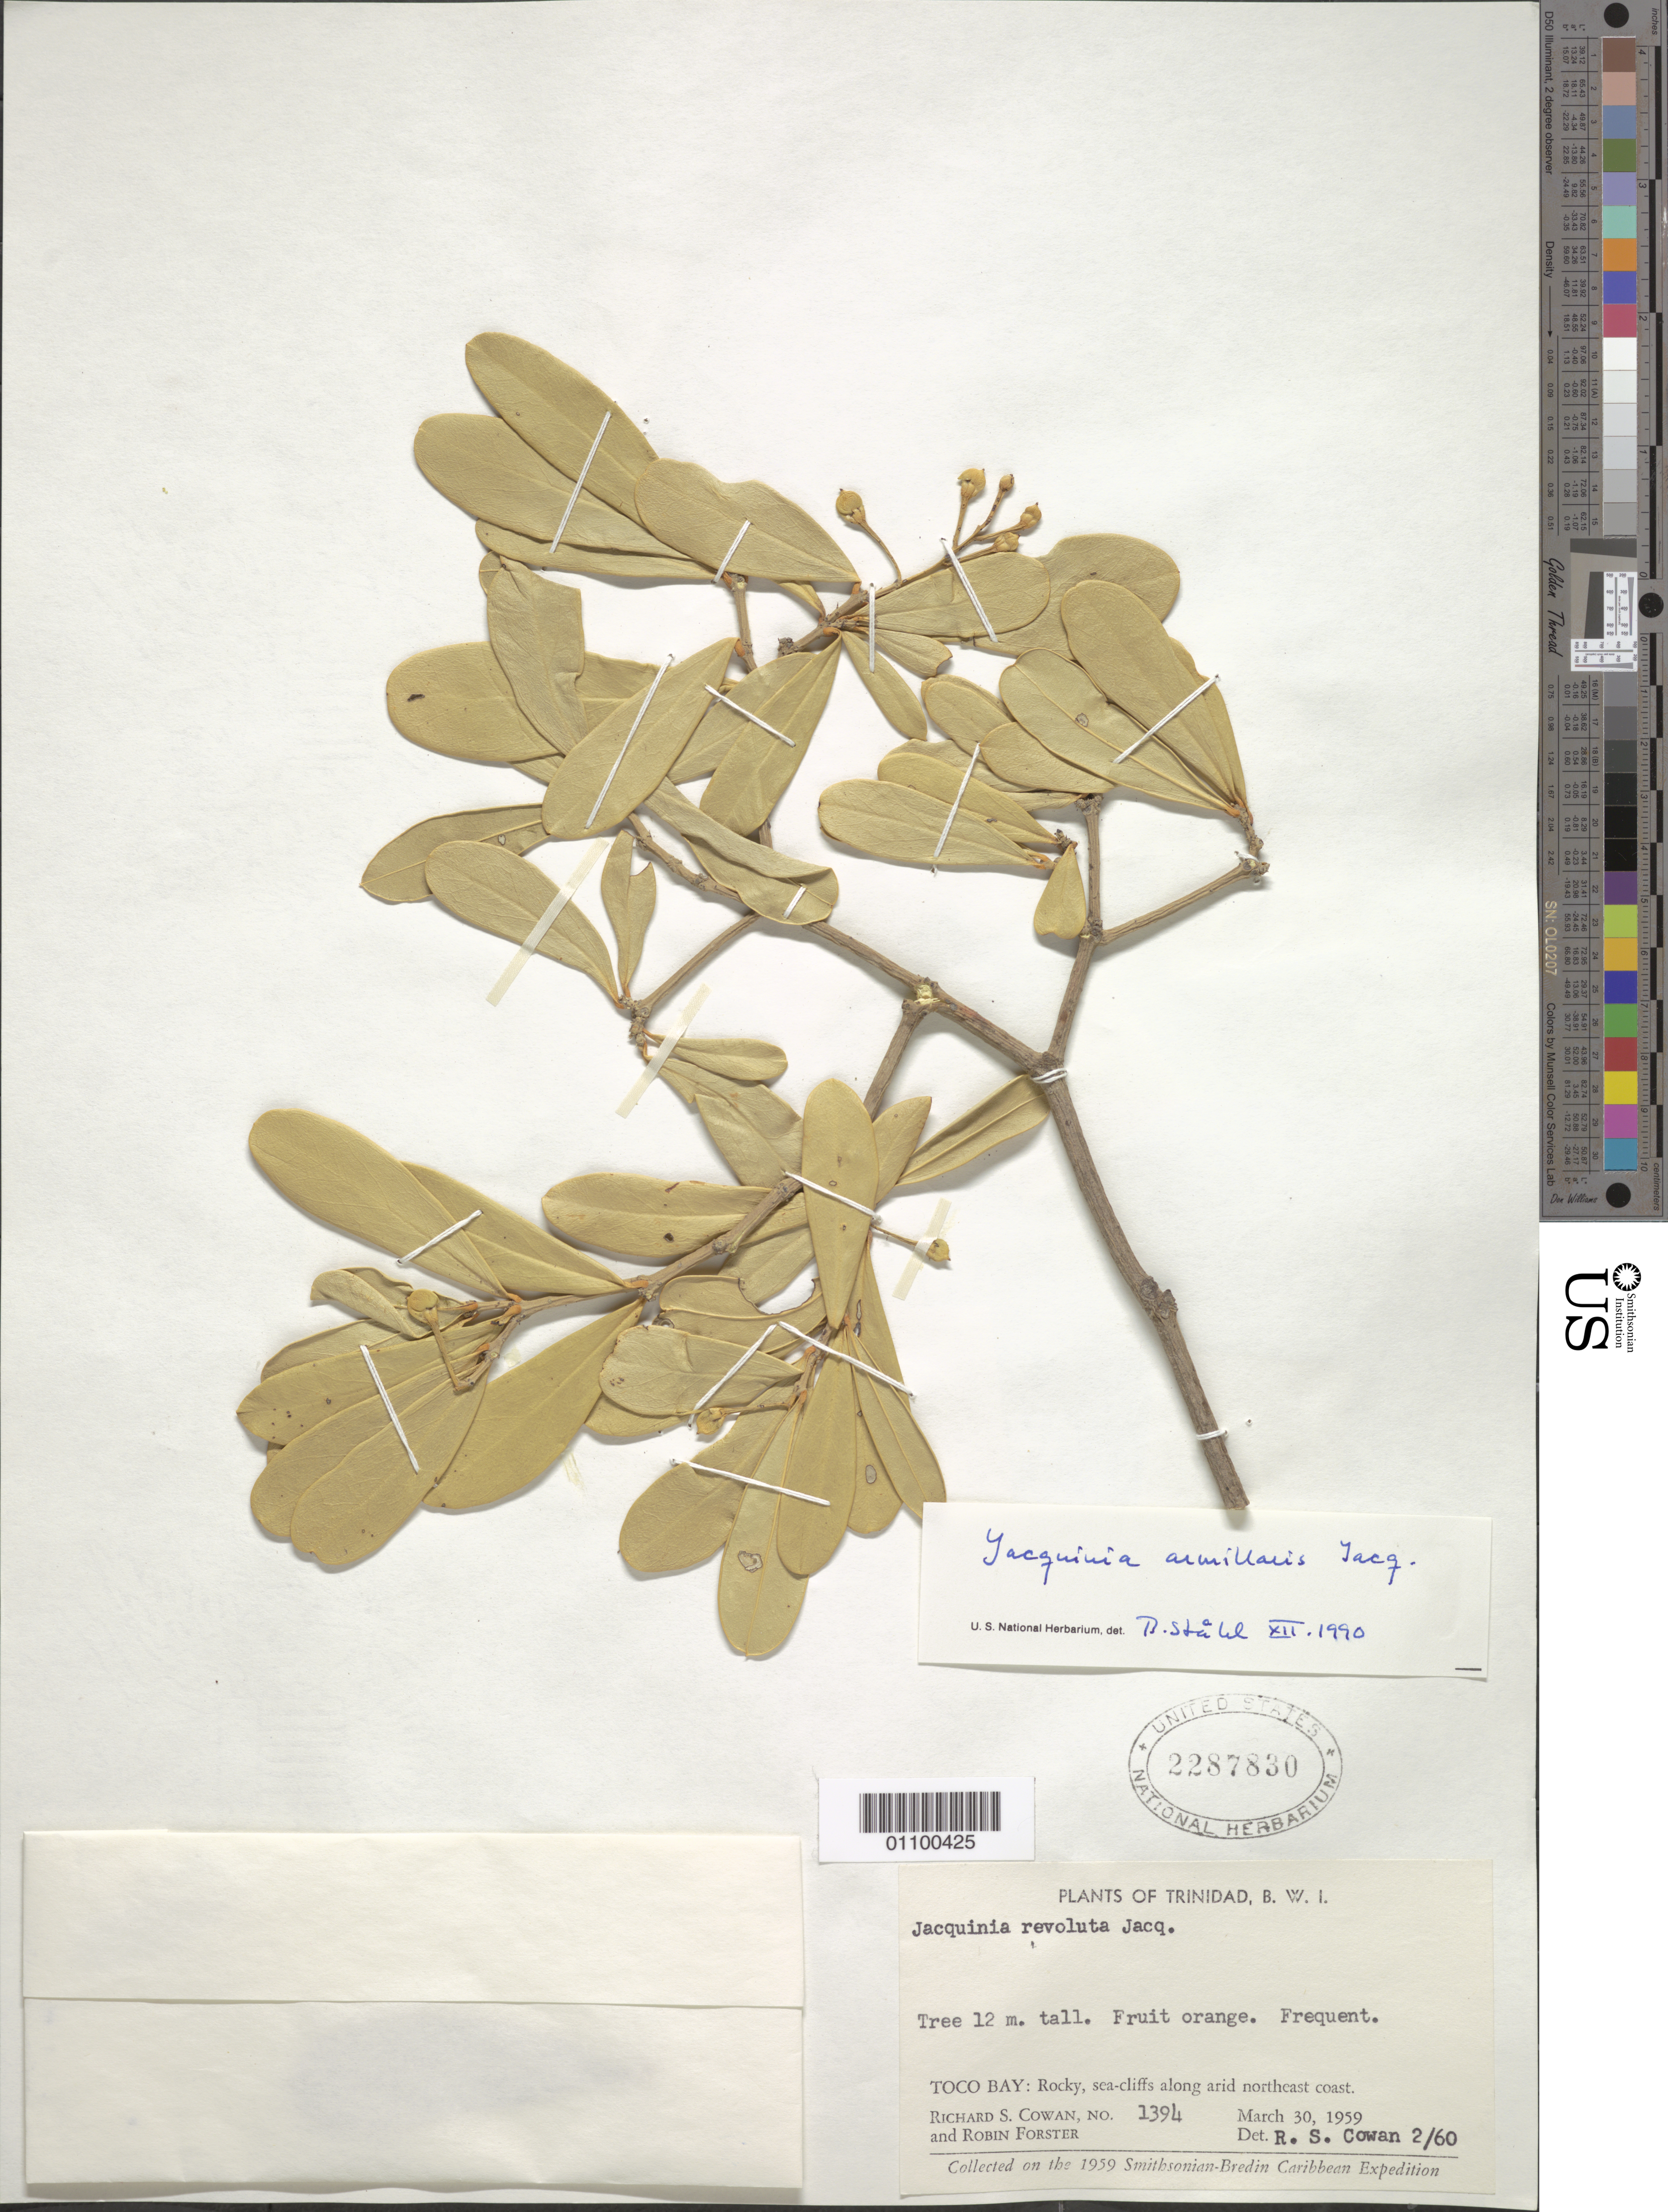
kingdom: Plantae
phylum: Tracheophyta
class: Magnoliopsida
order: Ericales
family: Primulaceae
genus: Jacquinia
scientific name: Jacquinia armillaris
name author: Jacq.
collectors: R. S. Cowan & R. Forster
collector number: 1394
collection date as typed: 30 Mar 1959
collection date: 1959-03-30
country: Trinidad and Tobago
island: Trinidad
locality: Toco Bay: Rocky, sea-cliffs along arid NE coast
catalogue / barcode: US 2287830